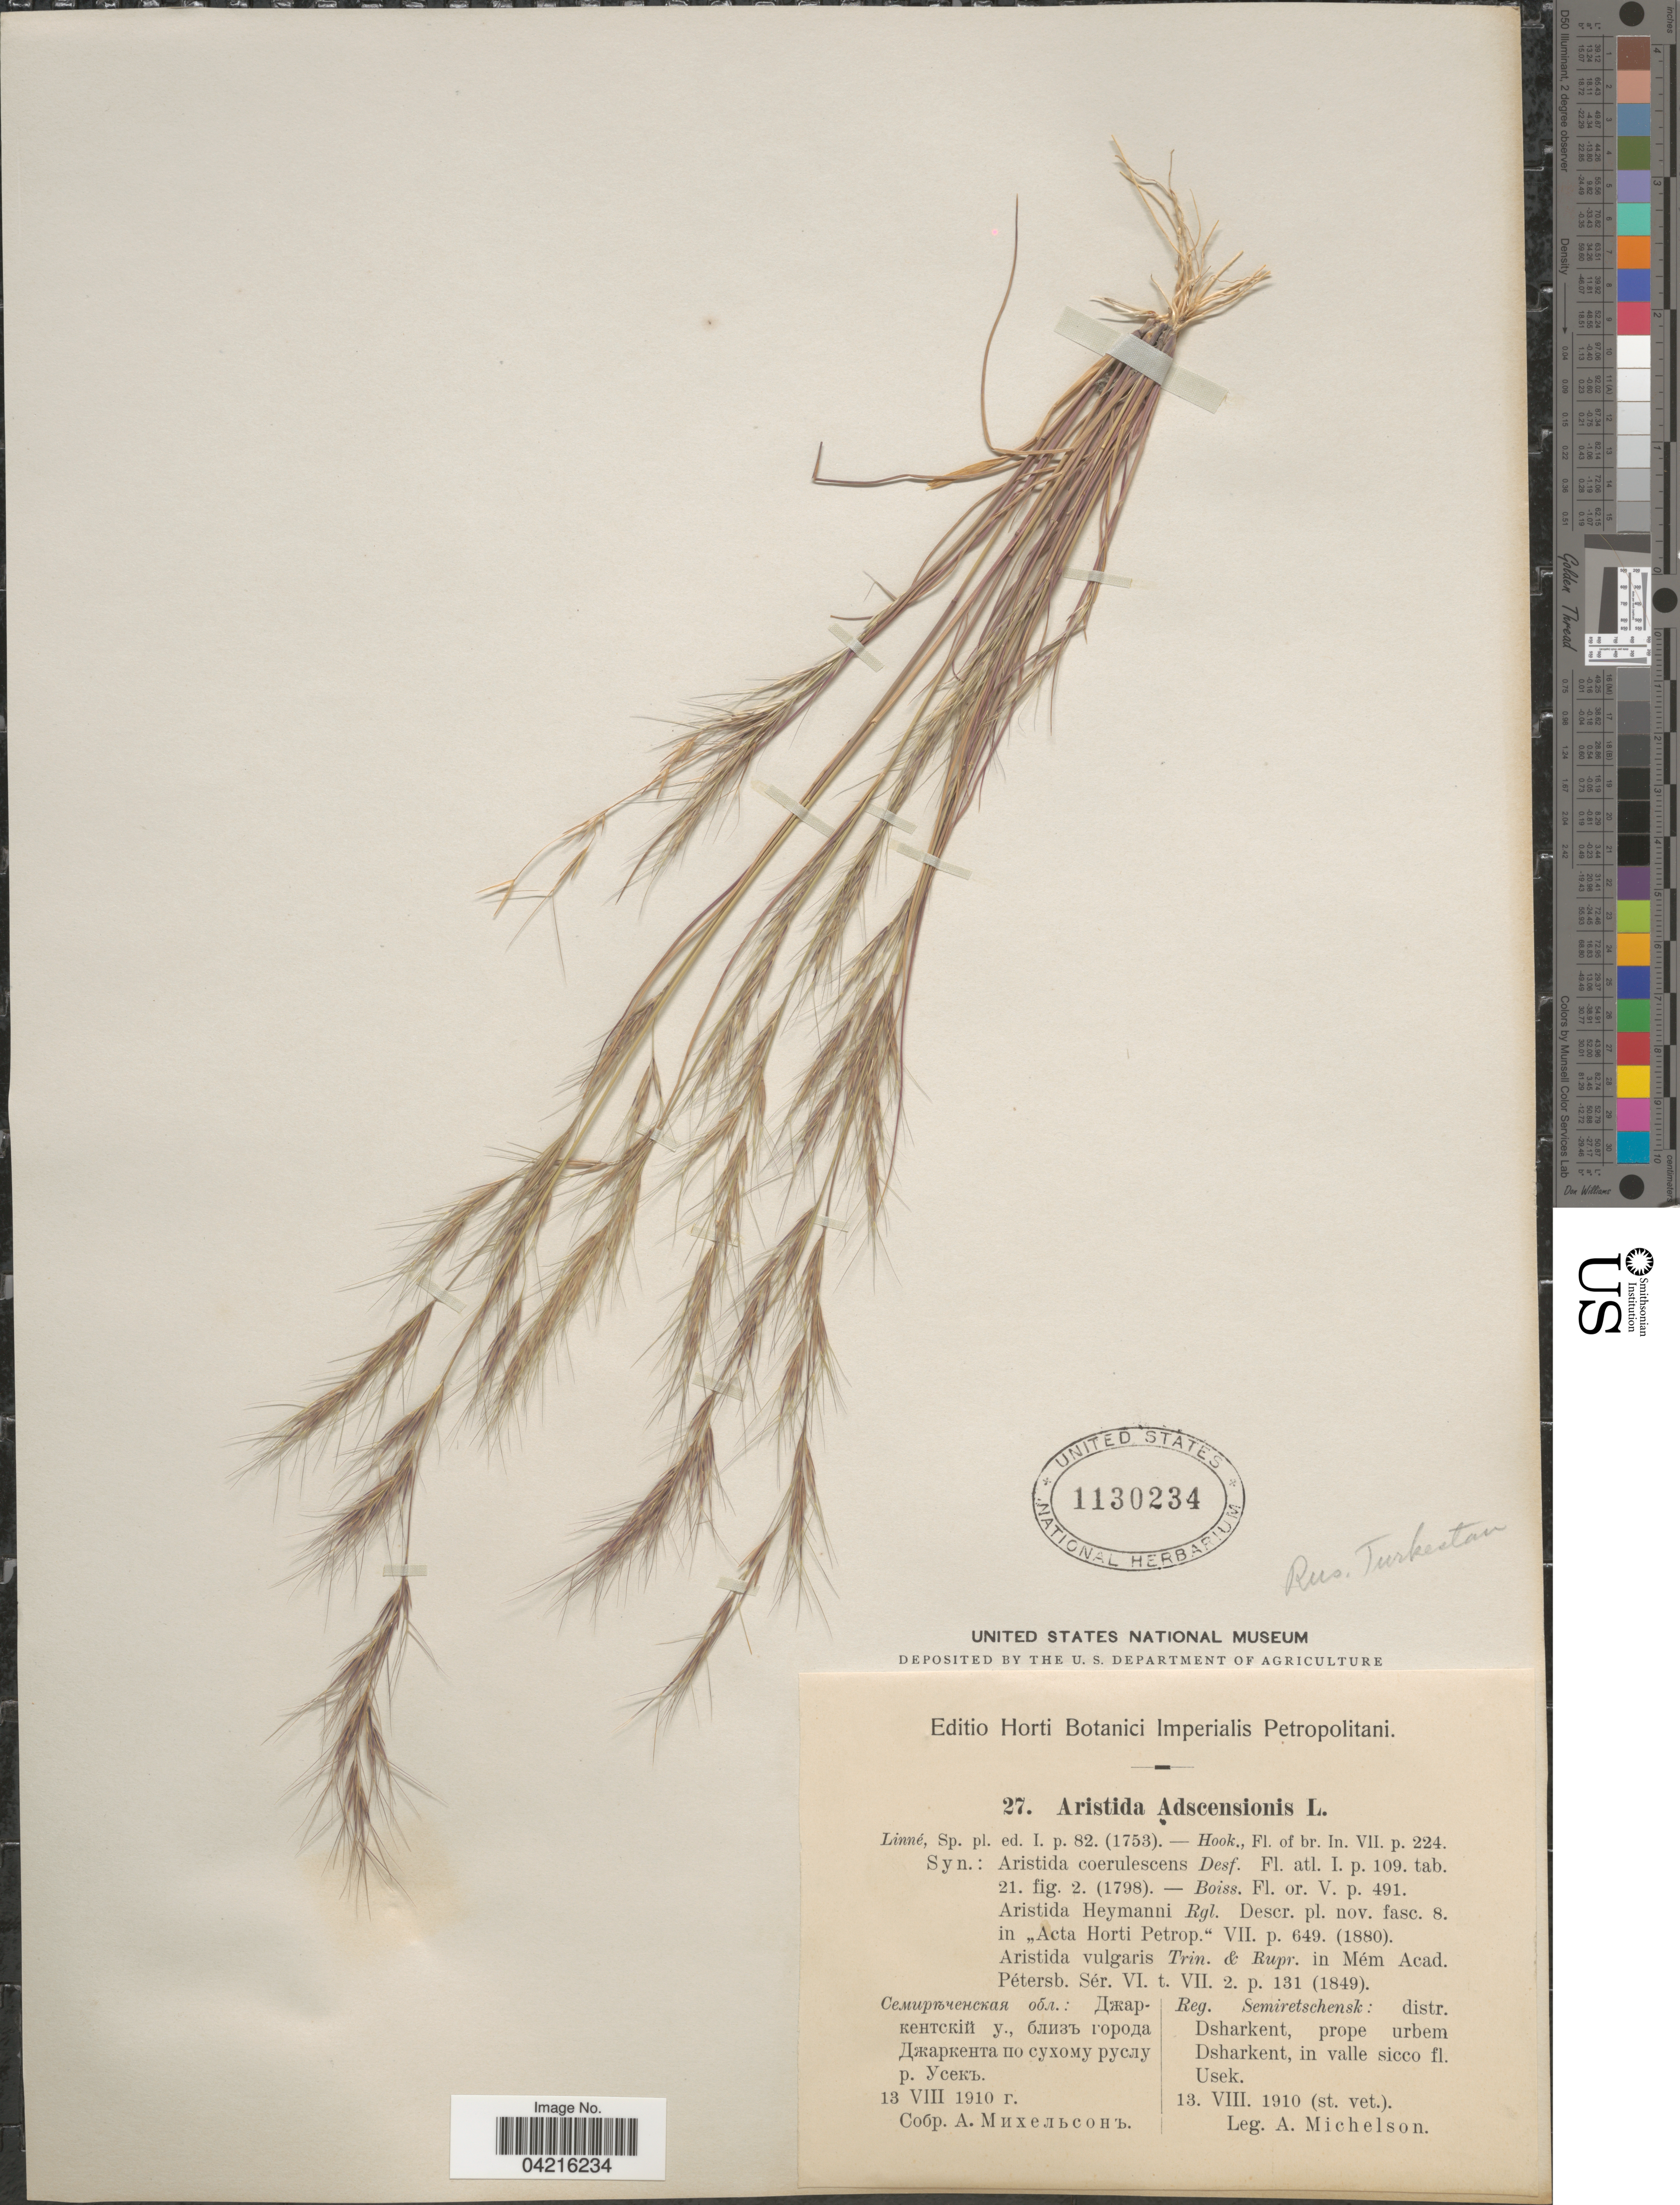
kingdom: Plantae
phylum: Tracheophyta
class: Liliopsida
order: Poales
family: Poaceae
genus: Aristida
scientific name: Aristida adscensionis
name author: L.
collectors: A. Michelson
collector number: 27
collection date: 1910-08-13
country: Kazakhstan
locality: Reg. Semiretschensk: distr. Dsharkent, prope urbem Dsharkent, in valle sicco fl. Usek. Rus. Turkestan.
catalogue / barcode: US 1130234